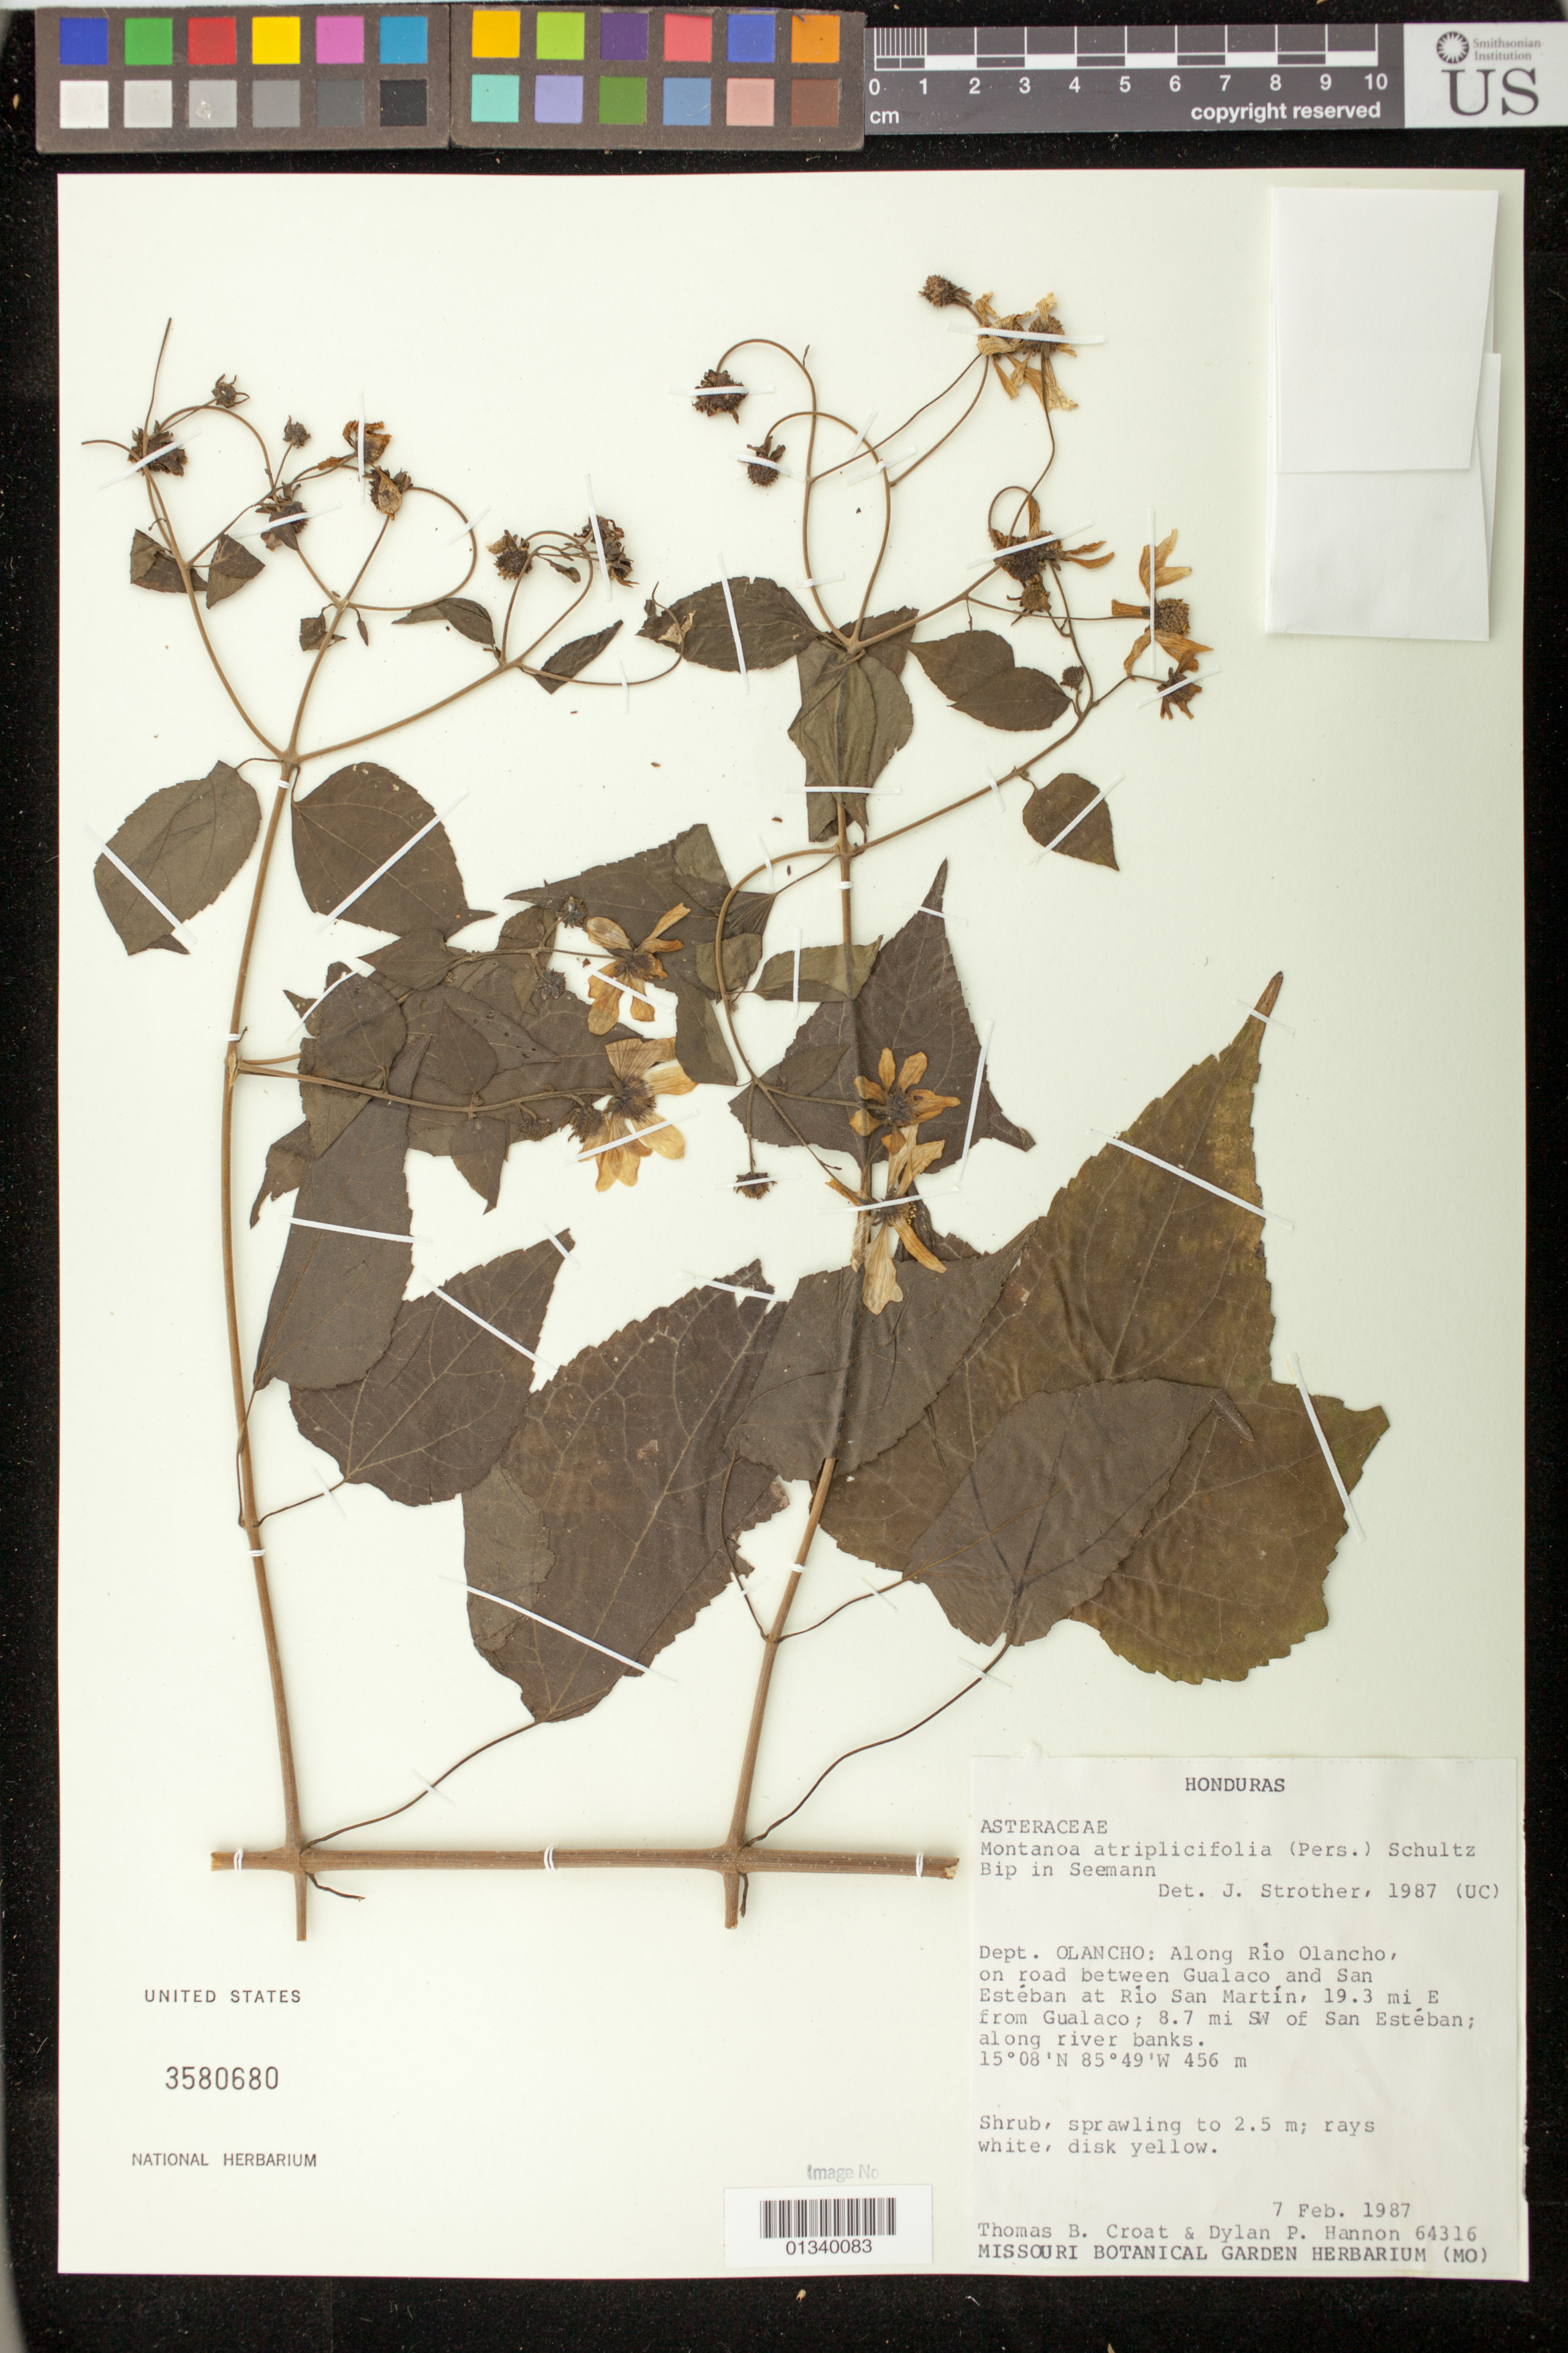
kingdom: Plantae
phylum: Tracheophyta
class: Magnoliopsida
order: Asterales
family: Asteraceae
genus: Montanoa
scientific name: Montanoa atriplicifolia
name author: (Pers.) Sch. Bip.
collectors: T. B. Croat & D. Hannon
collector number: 64316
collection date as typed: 7 February 1987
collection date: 1987-02-07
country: Honduras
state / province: Olancho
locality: Along Rio Olancho, on road between Gualaco and San Esteban at Rio San Martin, 19.3 mi E from Gualaco; 8.7 mi SW of San Esteban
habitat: Along river banks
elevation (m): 456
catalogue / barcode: US 3580680